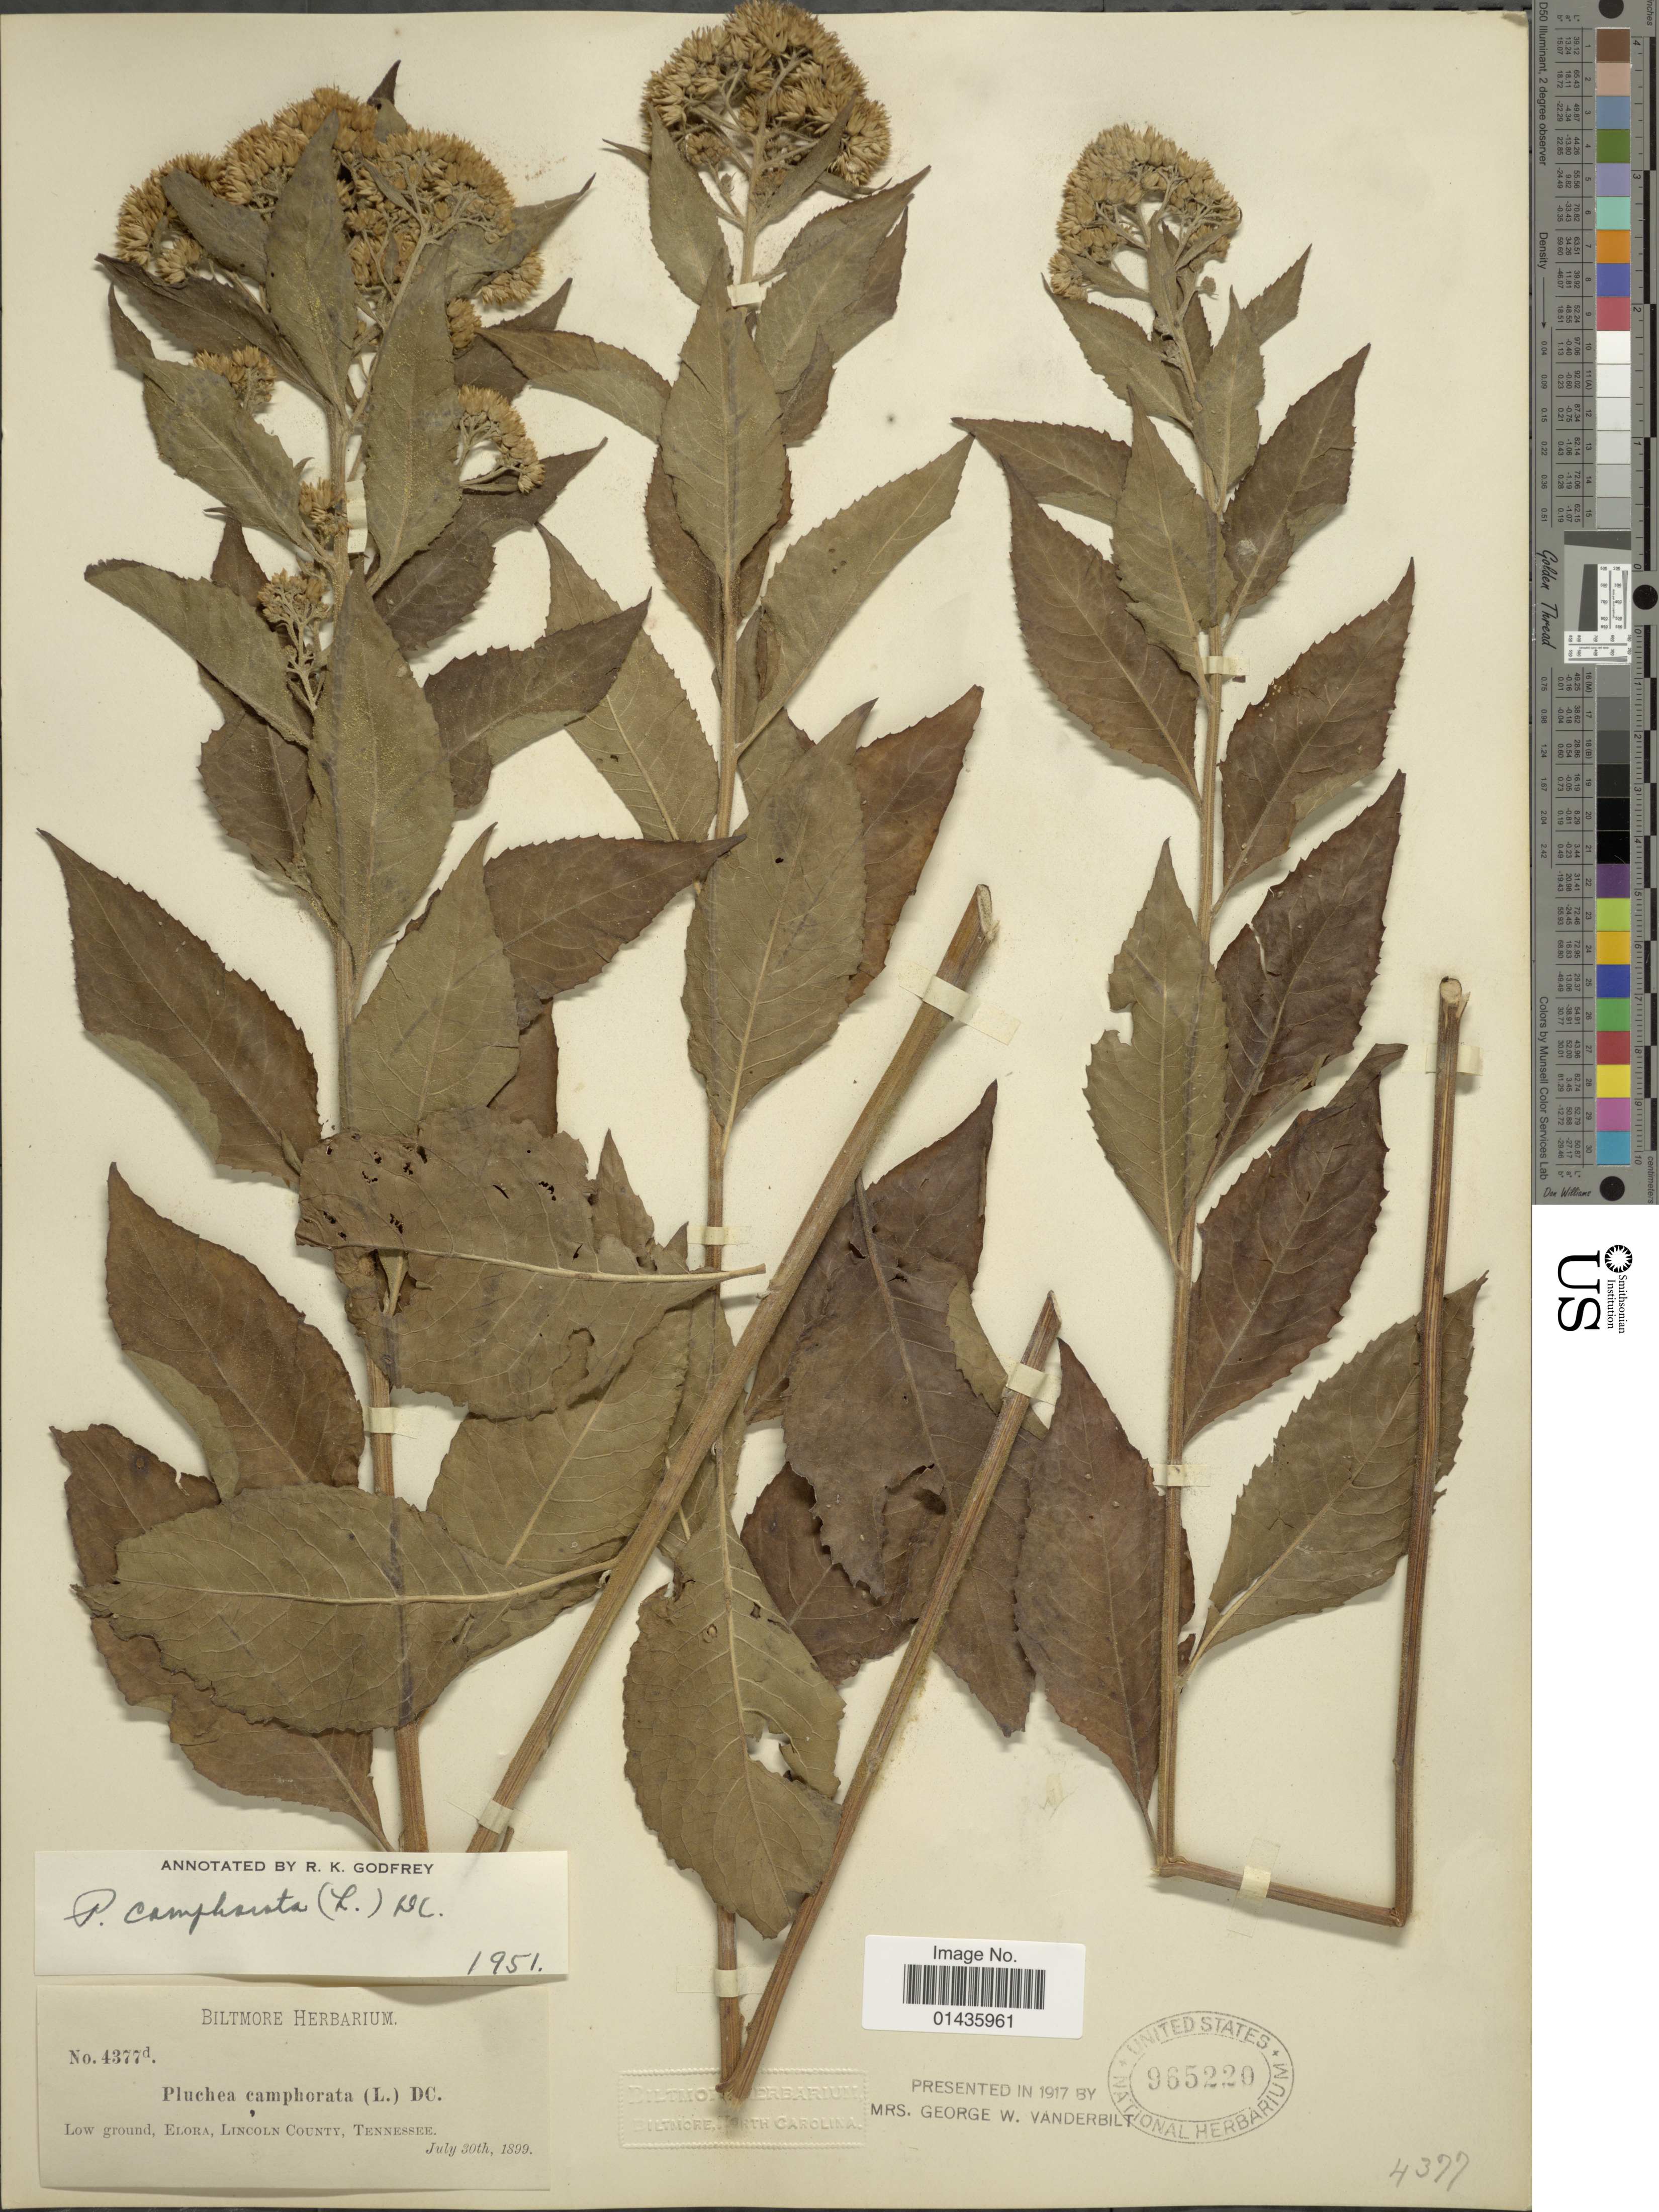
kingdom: Plantae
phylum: Tracheophyta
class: Magnoliopsida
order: Asterales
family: Asteraceae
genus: Pluchea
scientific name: Pluchea camphorata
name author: (L.) DC.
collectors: ex herb. Biltmore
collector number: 4377d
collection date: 1899-07-30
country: United States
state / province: Tennessee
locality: Elora, Lincoln County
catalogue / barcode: US 965220